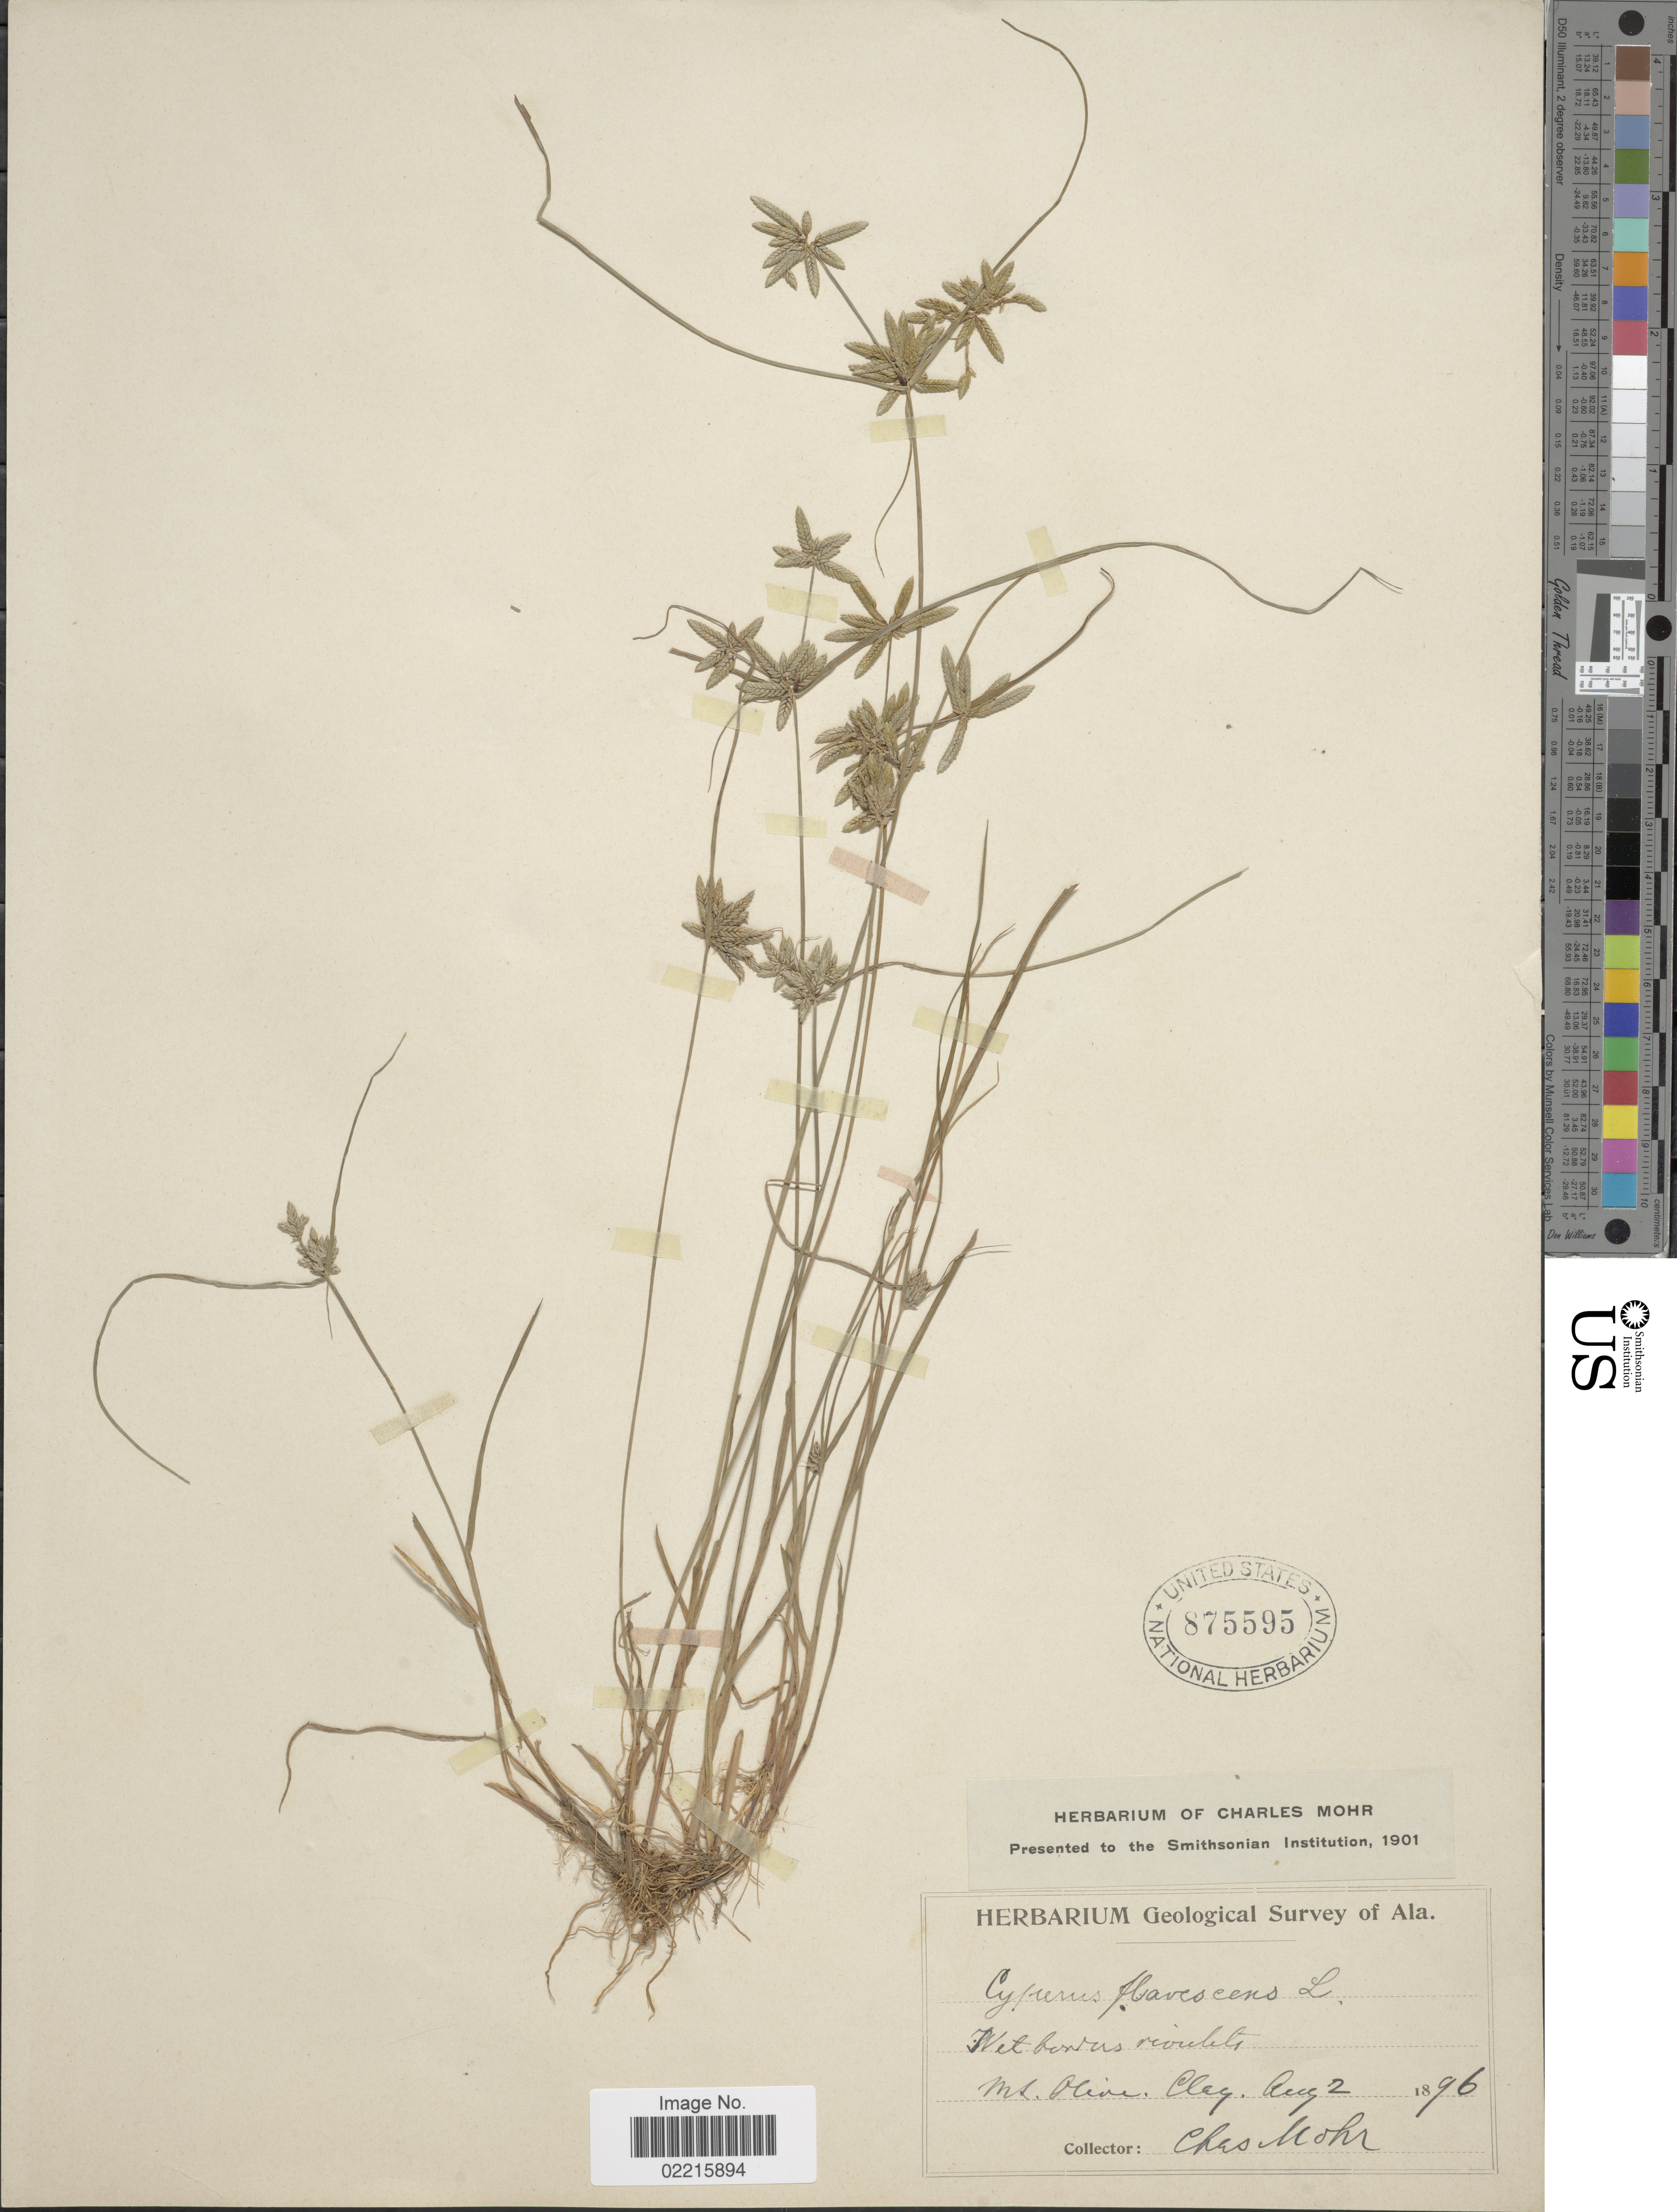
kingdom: Plantae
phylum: Tracheophyta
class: Liliopsida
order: Poales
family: Cyperaceae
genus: Cyperus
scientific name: Cyperus flavescens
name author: L.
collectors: C. T. Mohr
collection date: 1896-08-02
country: United States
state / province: Florida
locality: Mt. Olive, Clay.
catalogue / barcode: US 875595